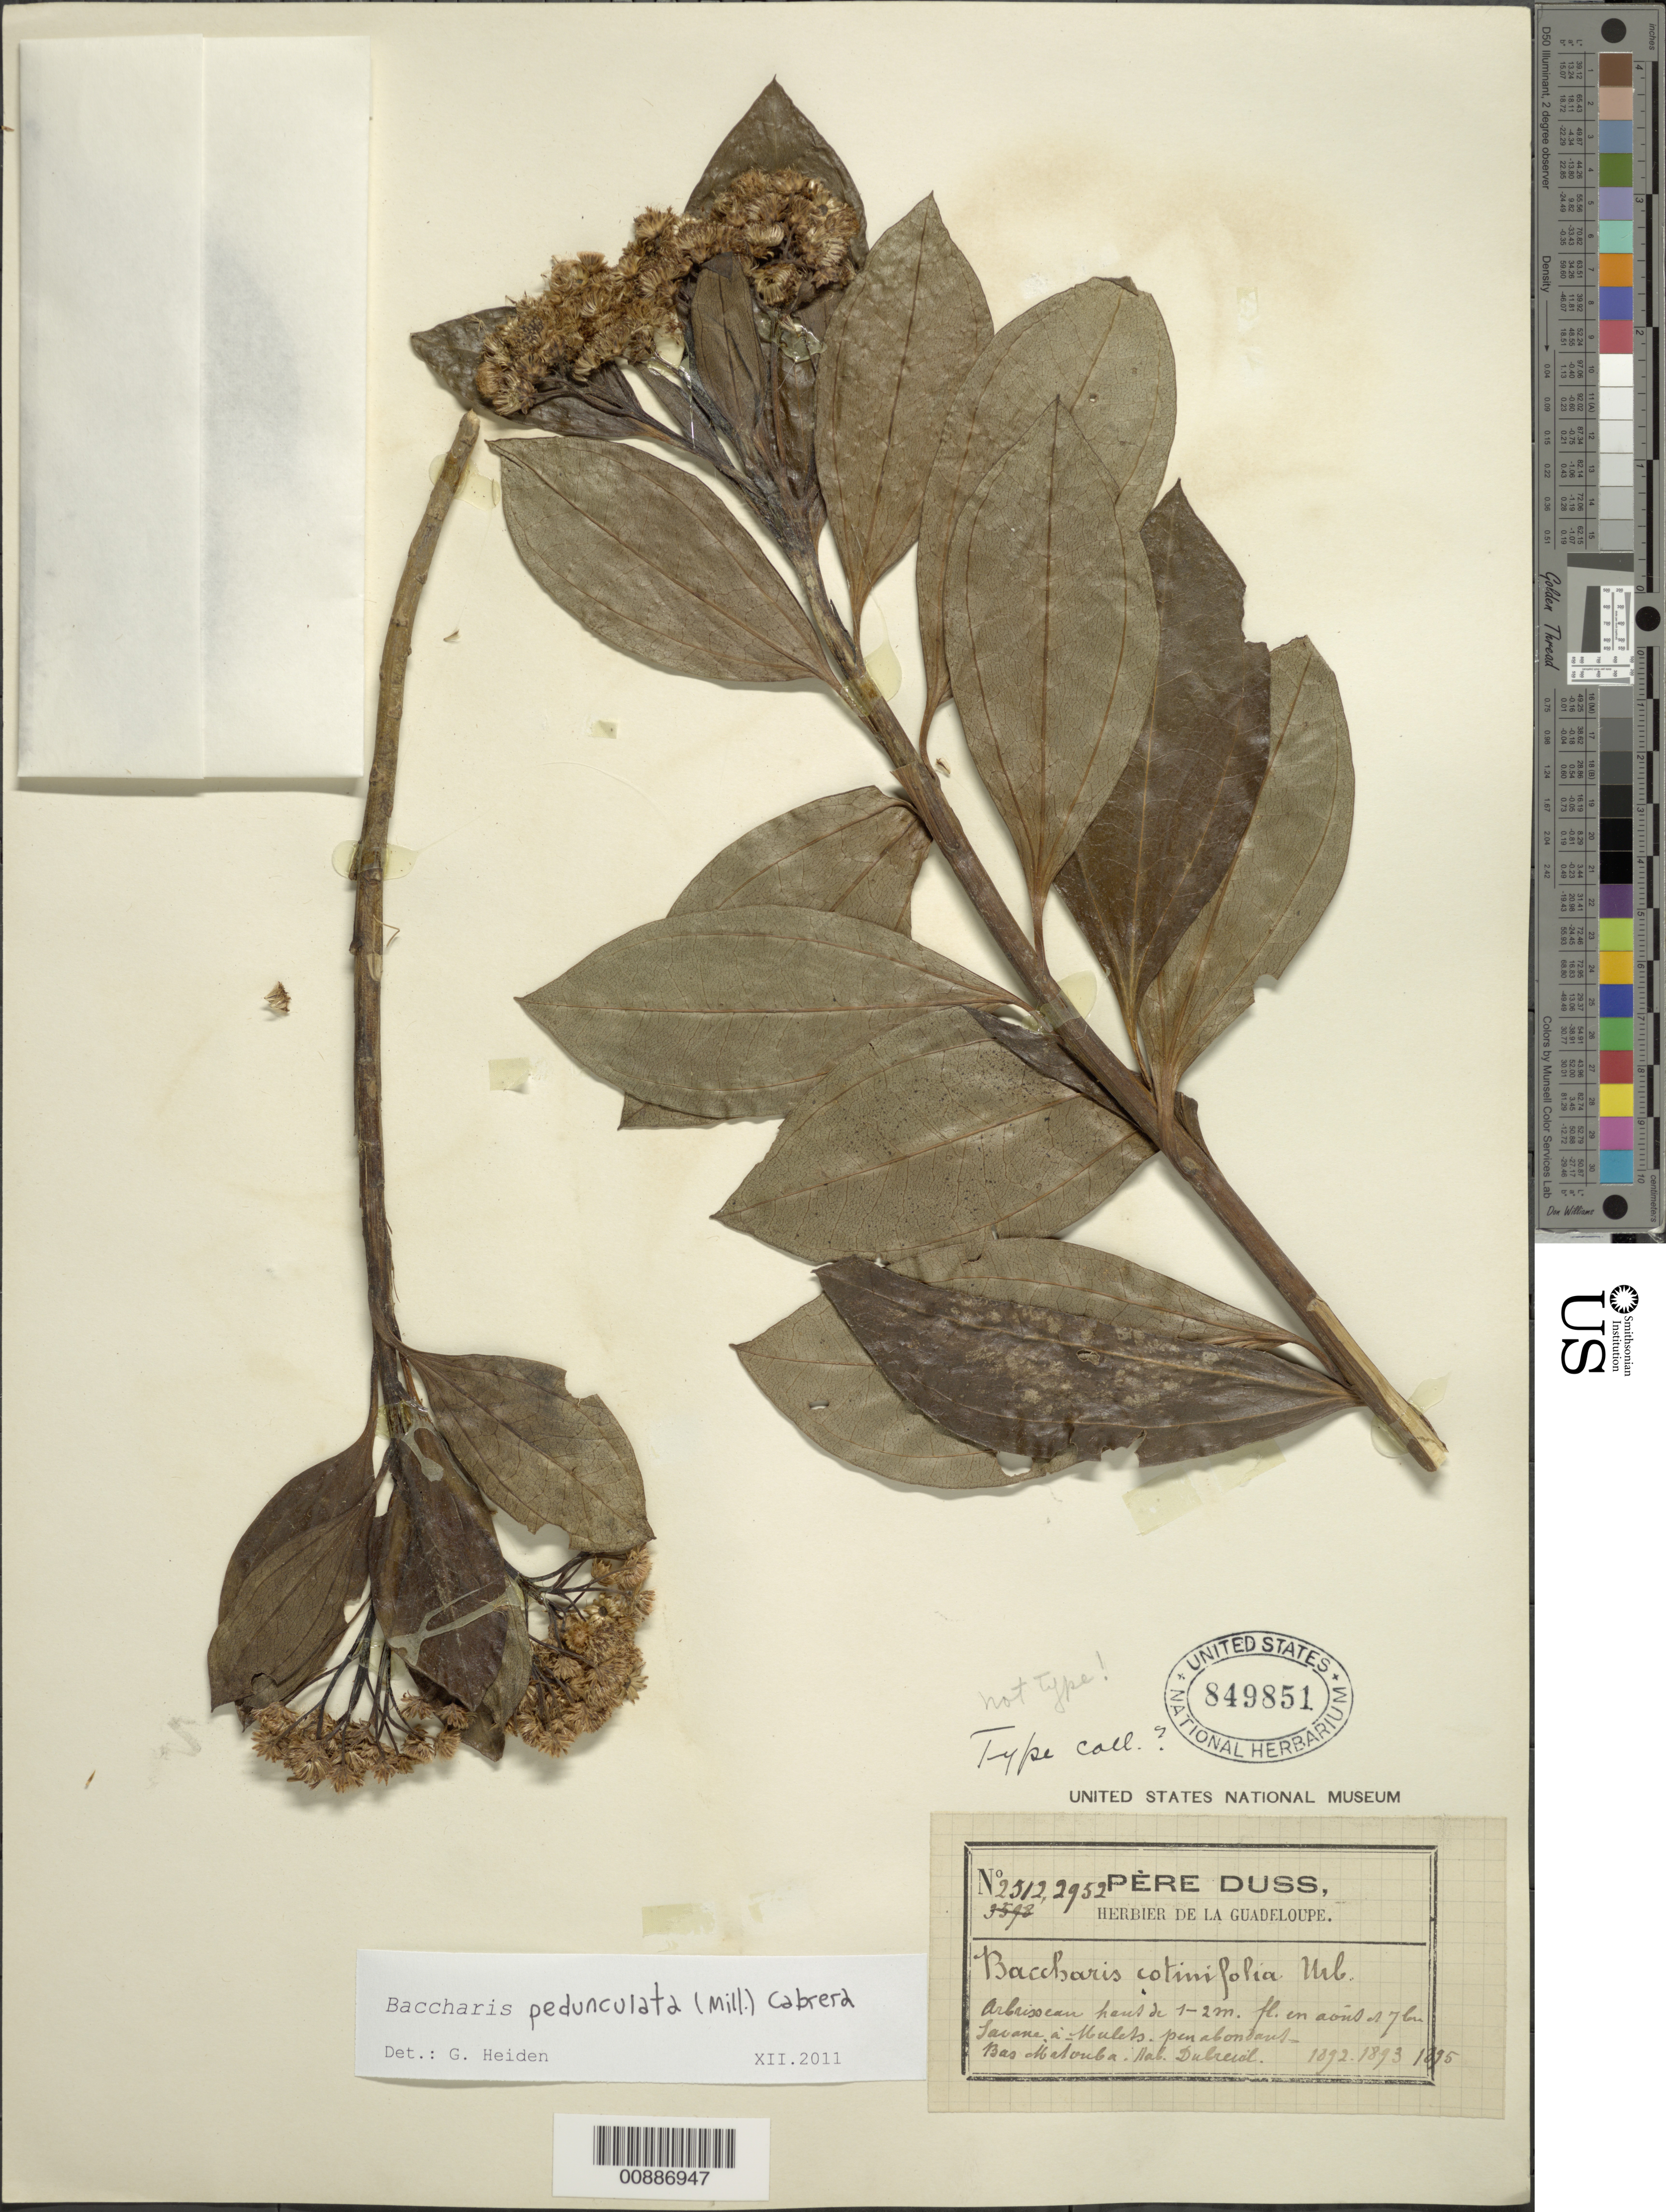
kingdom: Plantae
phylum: Tracheophyta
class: Magnoliopsida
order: Asterales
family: Asteraceae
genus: Baccharis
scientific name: Baccharis pedunculata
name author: (Mill.) Cabrera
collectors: Père Duss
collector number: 2512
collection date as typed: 1892 to -- --- 1895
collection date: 1892/1895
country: Guadeloupe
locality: Bas Matouba, Savane à Mulets. Hab. Dubreid (sp?).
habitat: Savane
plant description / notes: Two Coll. Numbers given ( 2512 & 2952) and 2 specimens on sheet*. Three yrs. Given: 1892, 1893, 1895.*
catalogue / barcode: US 849851